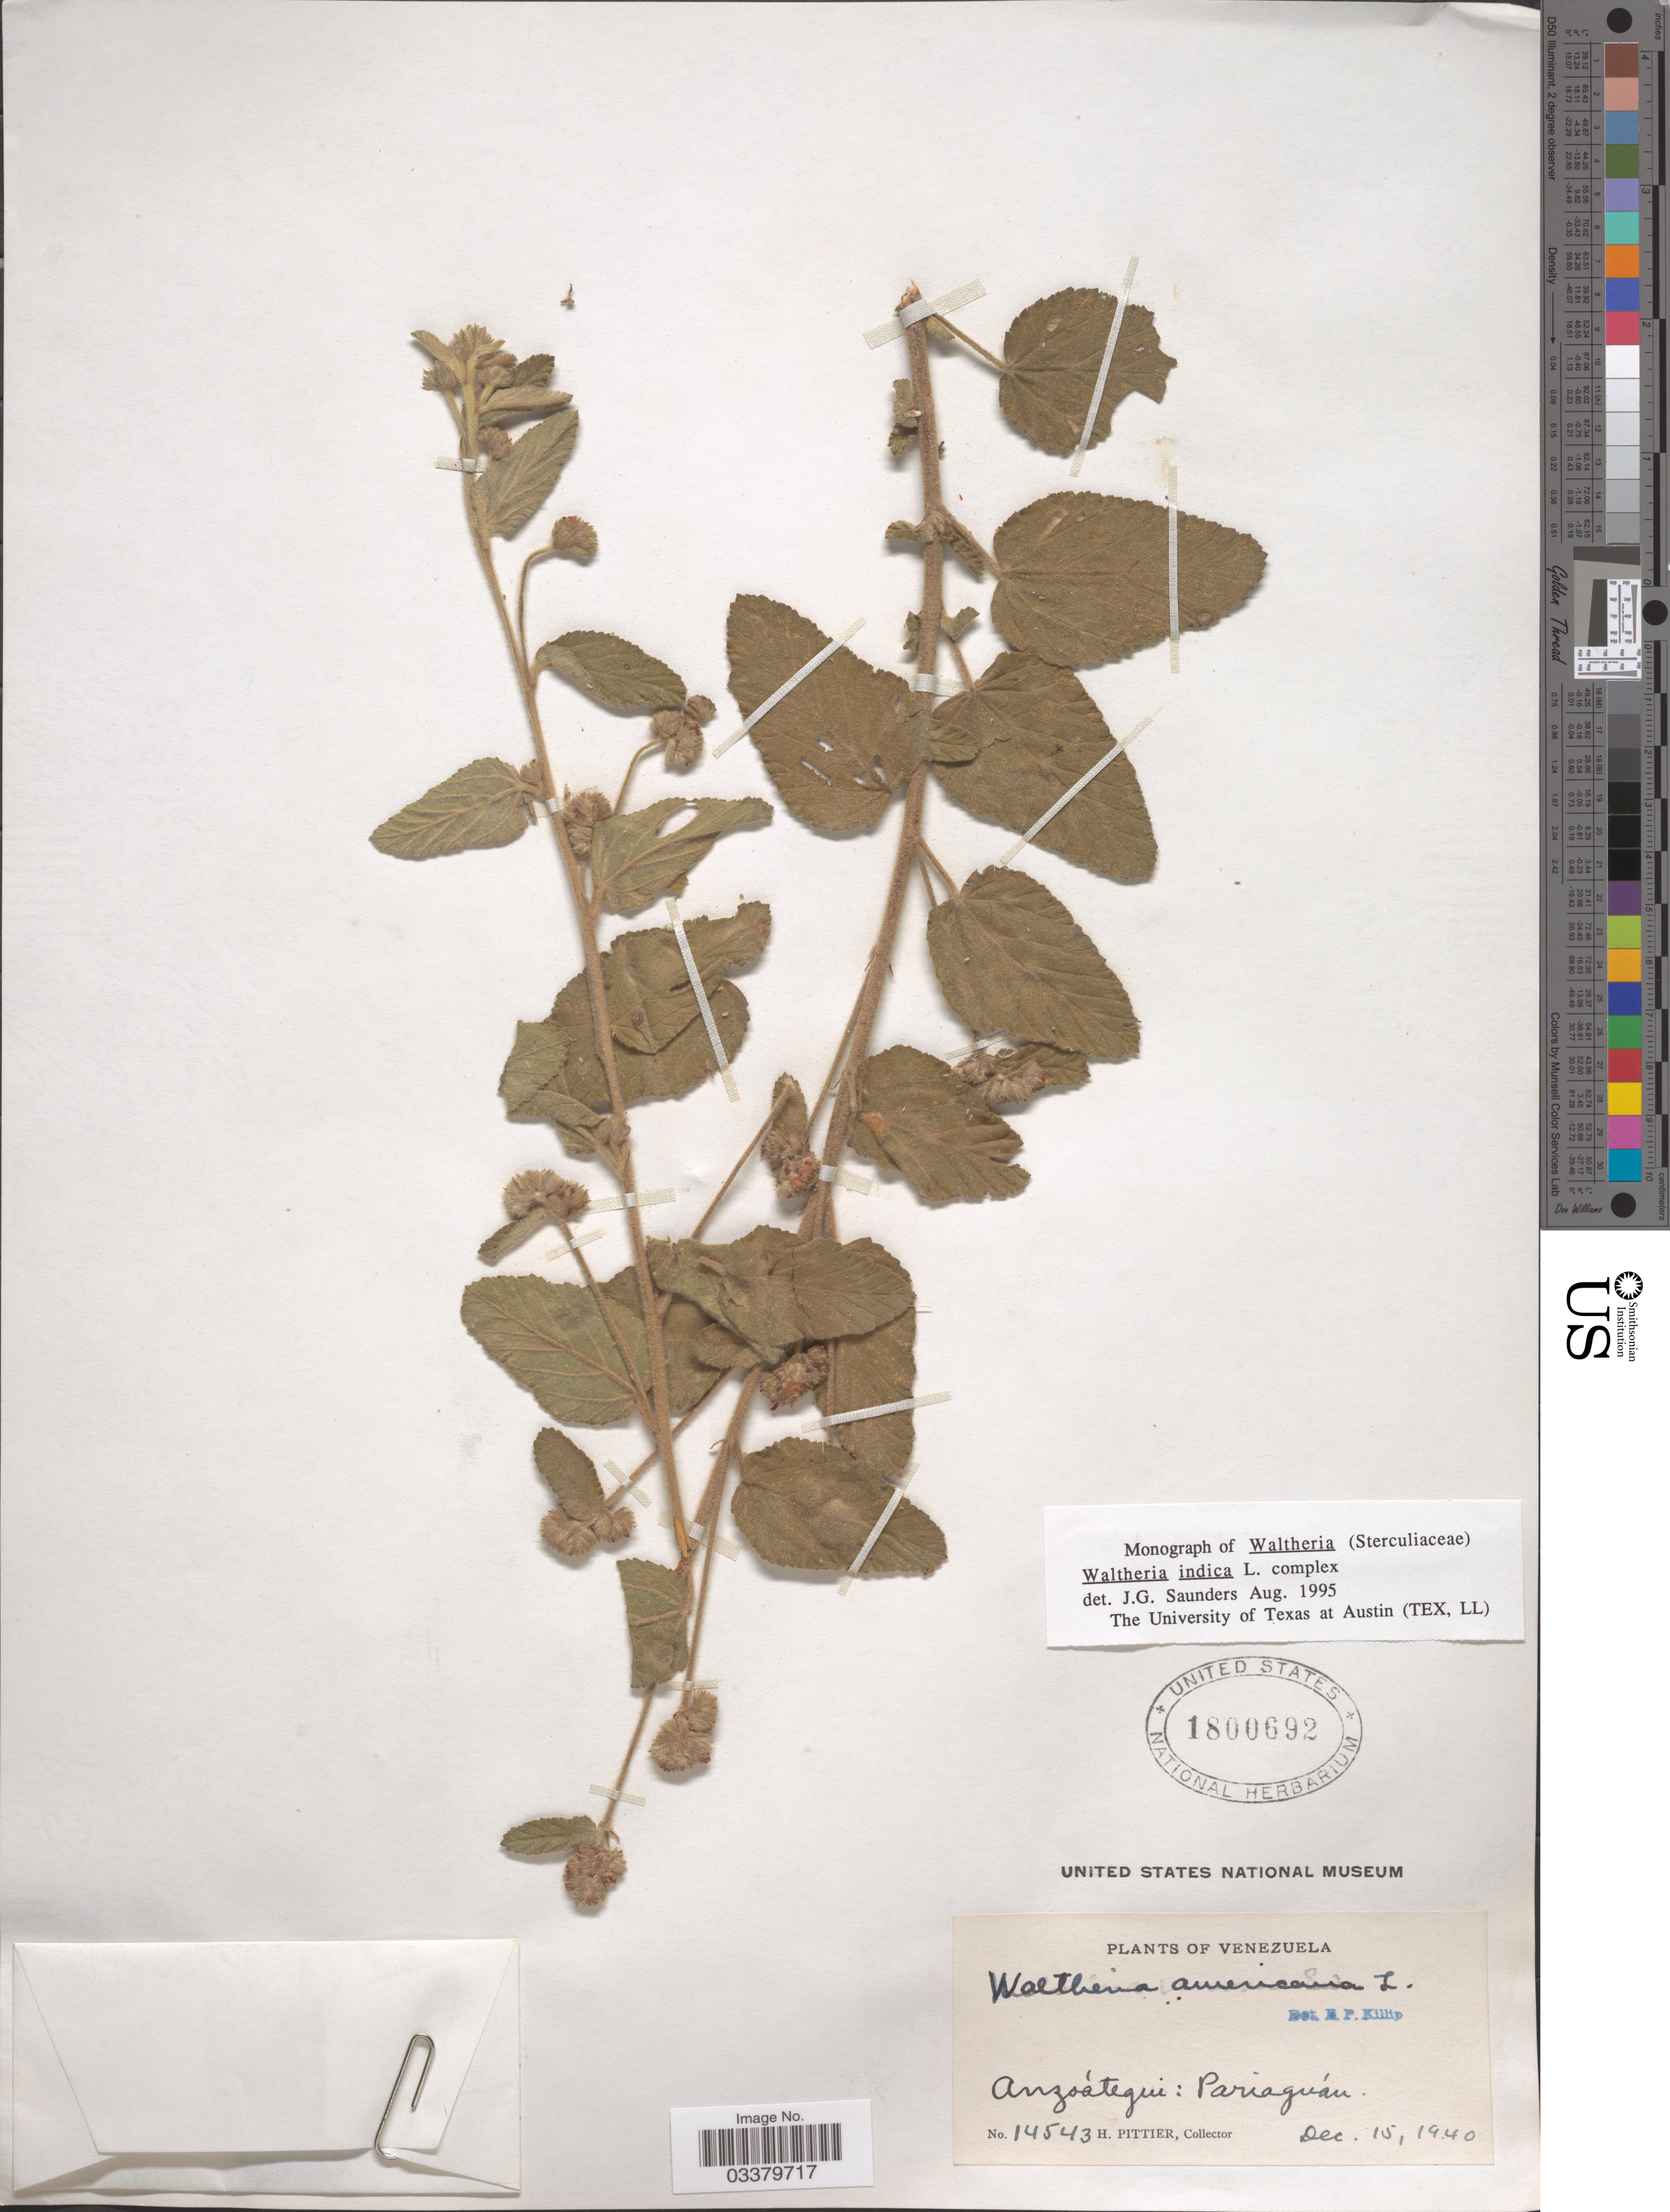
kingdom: Plantae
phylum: Tracheophyta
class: Magnoliopsida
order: Malvales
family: Malvaceae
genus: Waltheria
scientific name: Waltheria indica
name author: L.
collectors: H. F. Pittier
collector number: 14543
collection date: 1940-12-15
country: Venezuela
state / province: Anzoategui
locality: Pariaguán.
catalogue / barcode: US 1800692